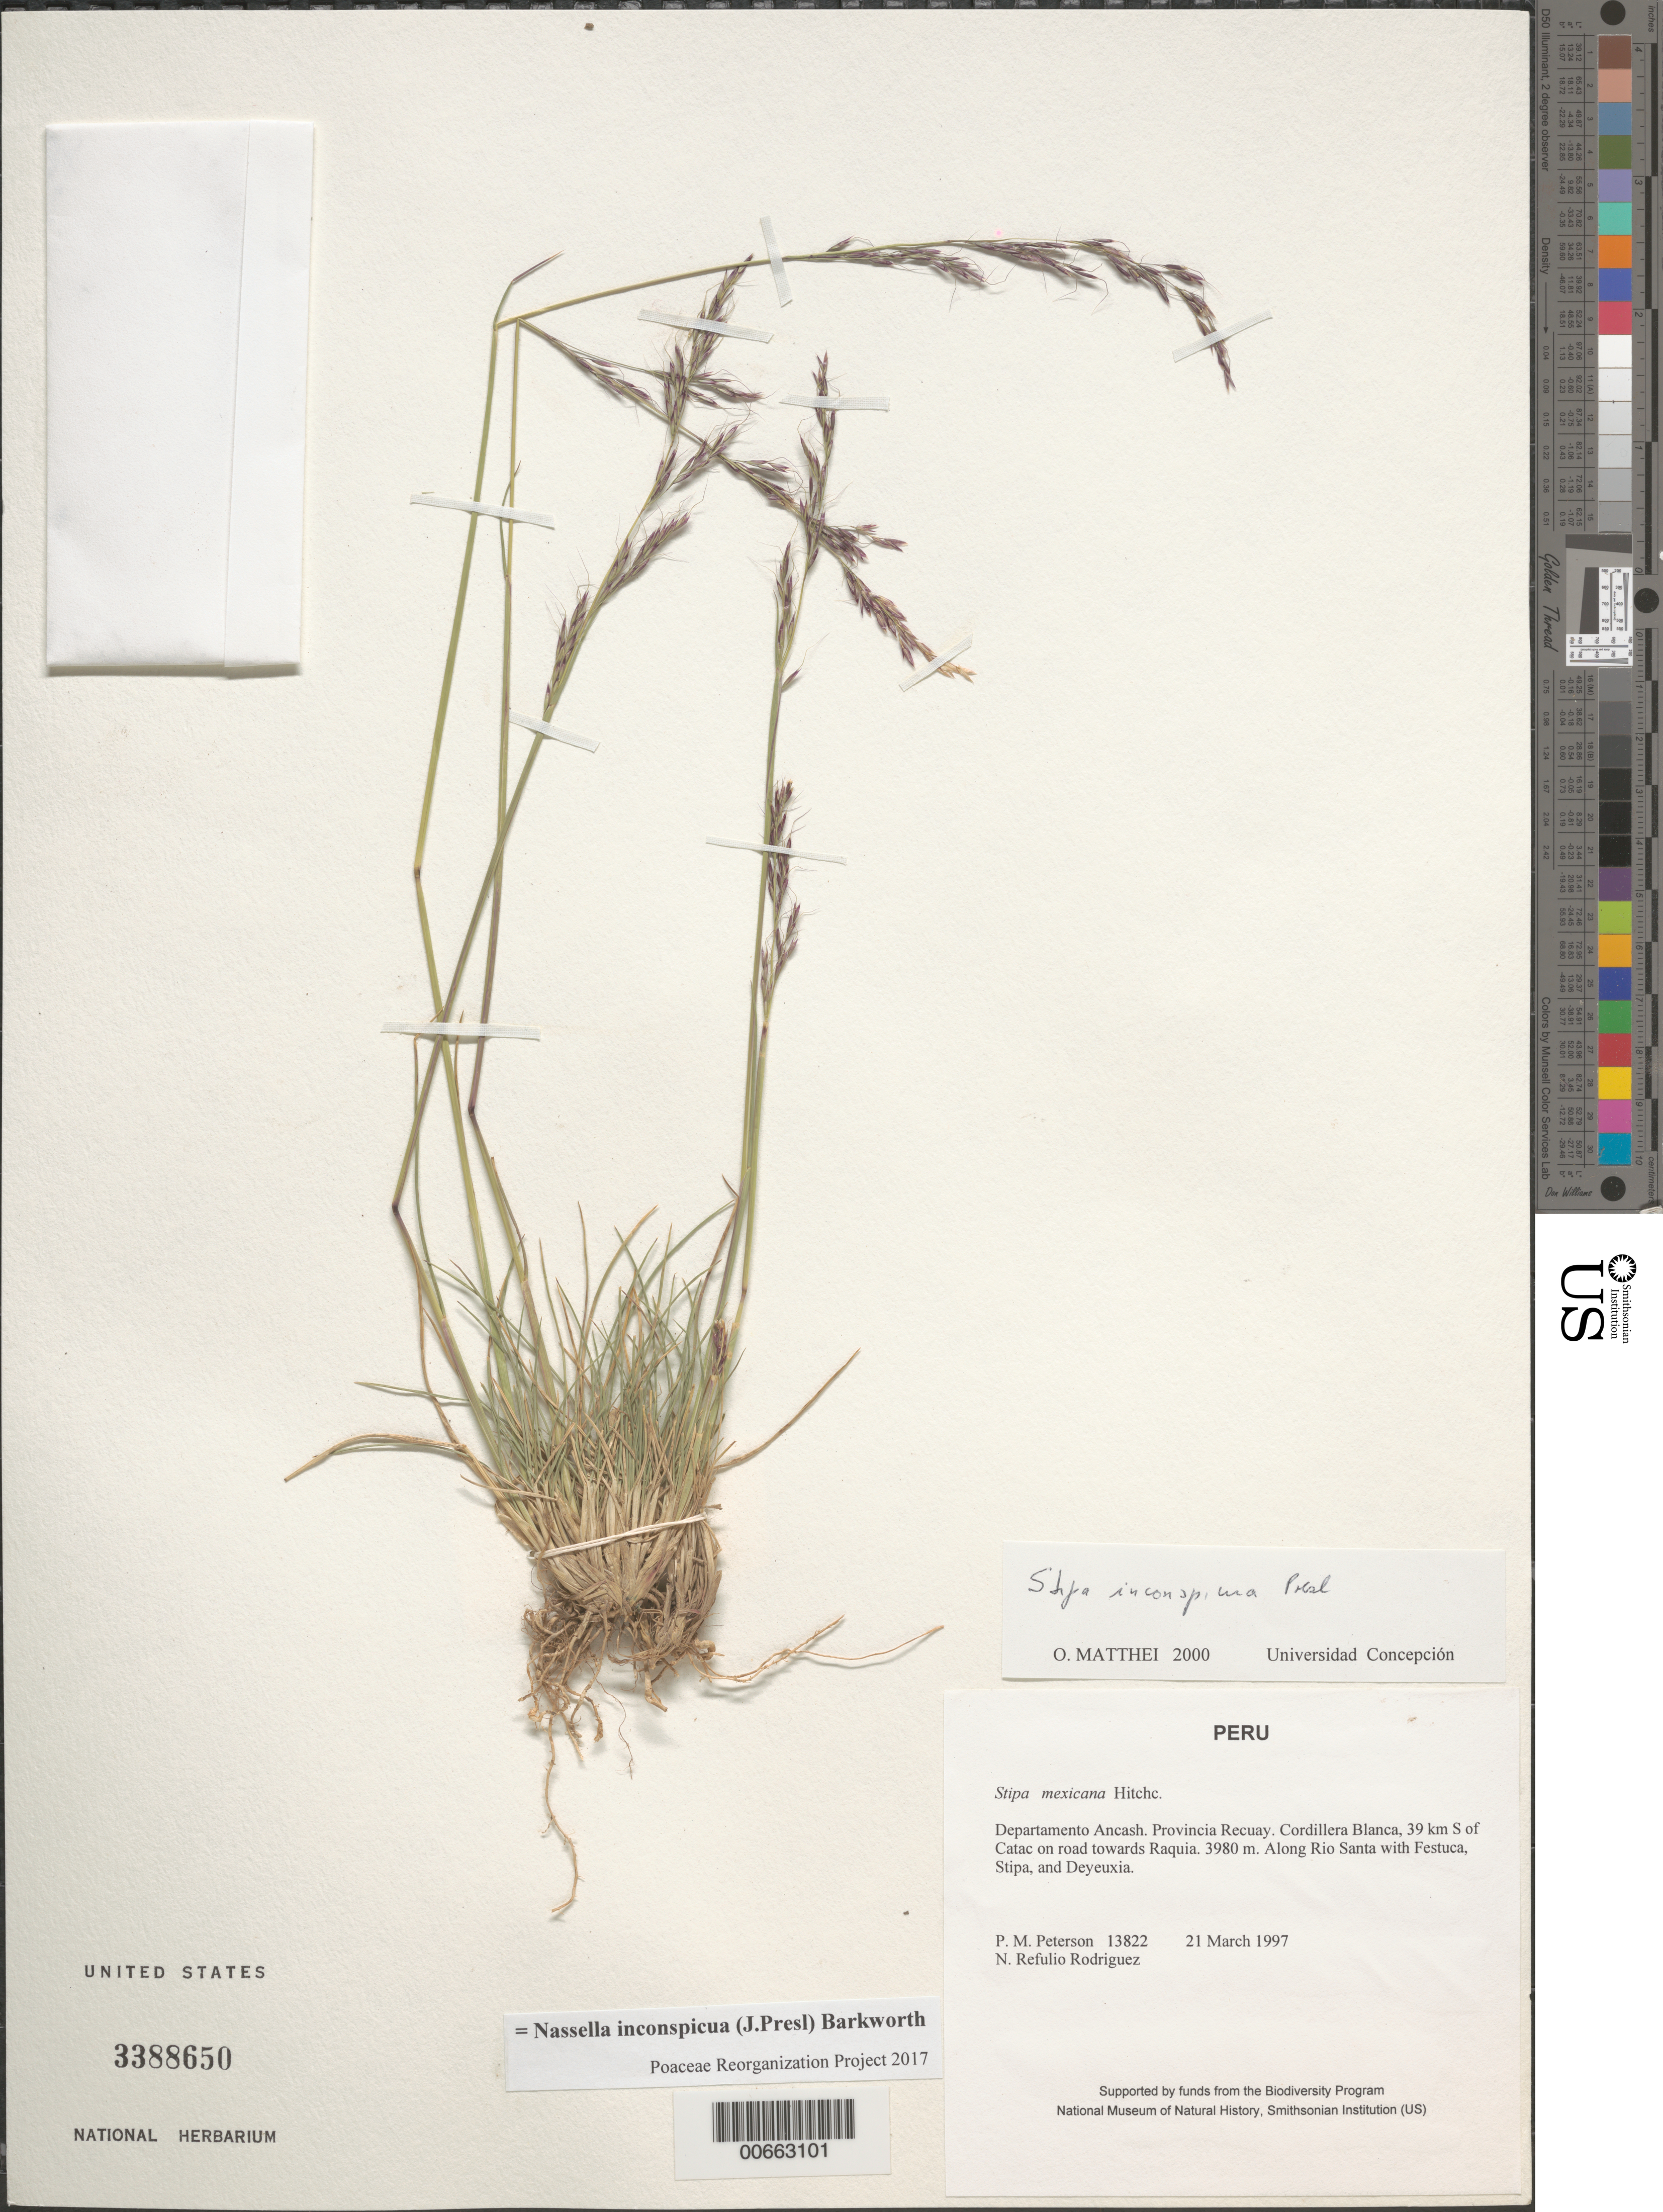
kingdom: Plantae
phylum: Tracheophyta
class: Liliopsida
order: Poales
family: Poaceae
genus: Nassella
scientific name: Nassella inconspicua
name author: (J. Presl) Barkworth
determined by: Poaceae Reorganization Project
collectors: P. M. Peterson & N. Refulio-Rodríguez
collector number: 13822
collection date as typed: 21 Mar 1997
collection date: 1997-03-21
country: Peru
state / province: Ancash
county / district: Recuay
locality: Cordillera Blanca, 39 km S of Catac on road towards Raquia.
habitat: Along Rio Santa with Festuca, Stipa, and Deyeuxia.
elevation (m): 3980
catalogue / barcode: US 3388650